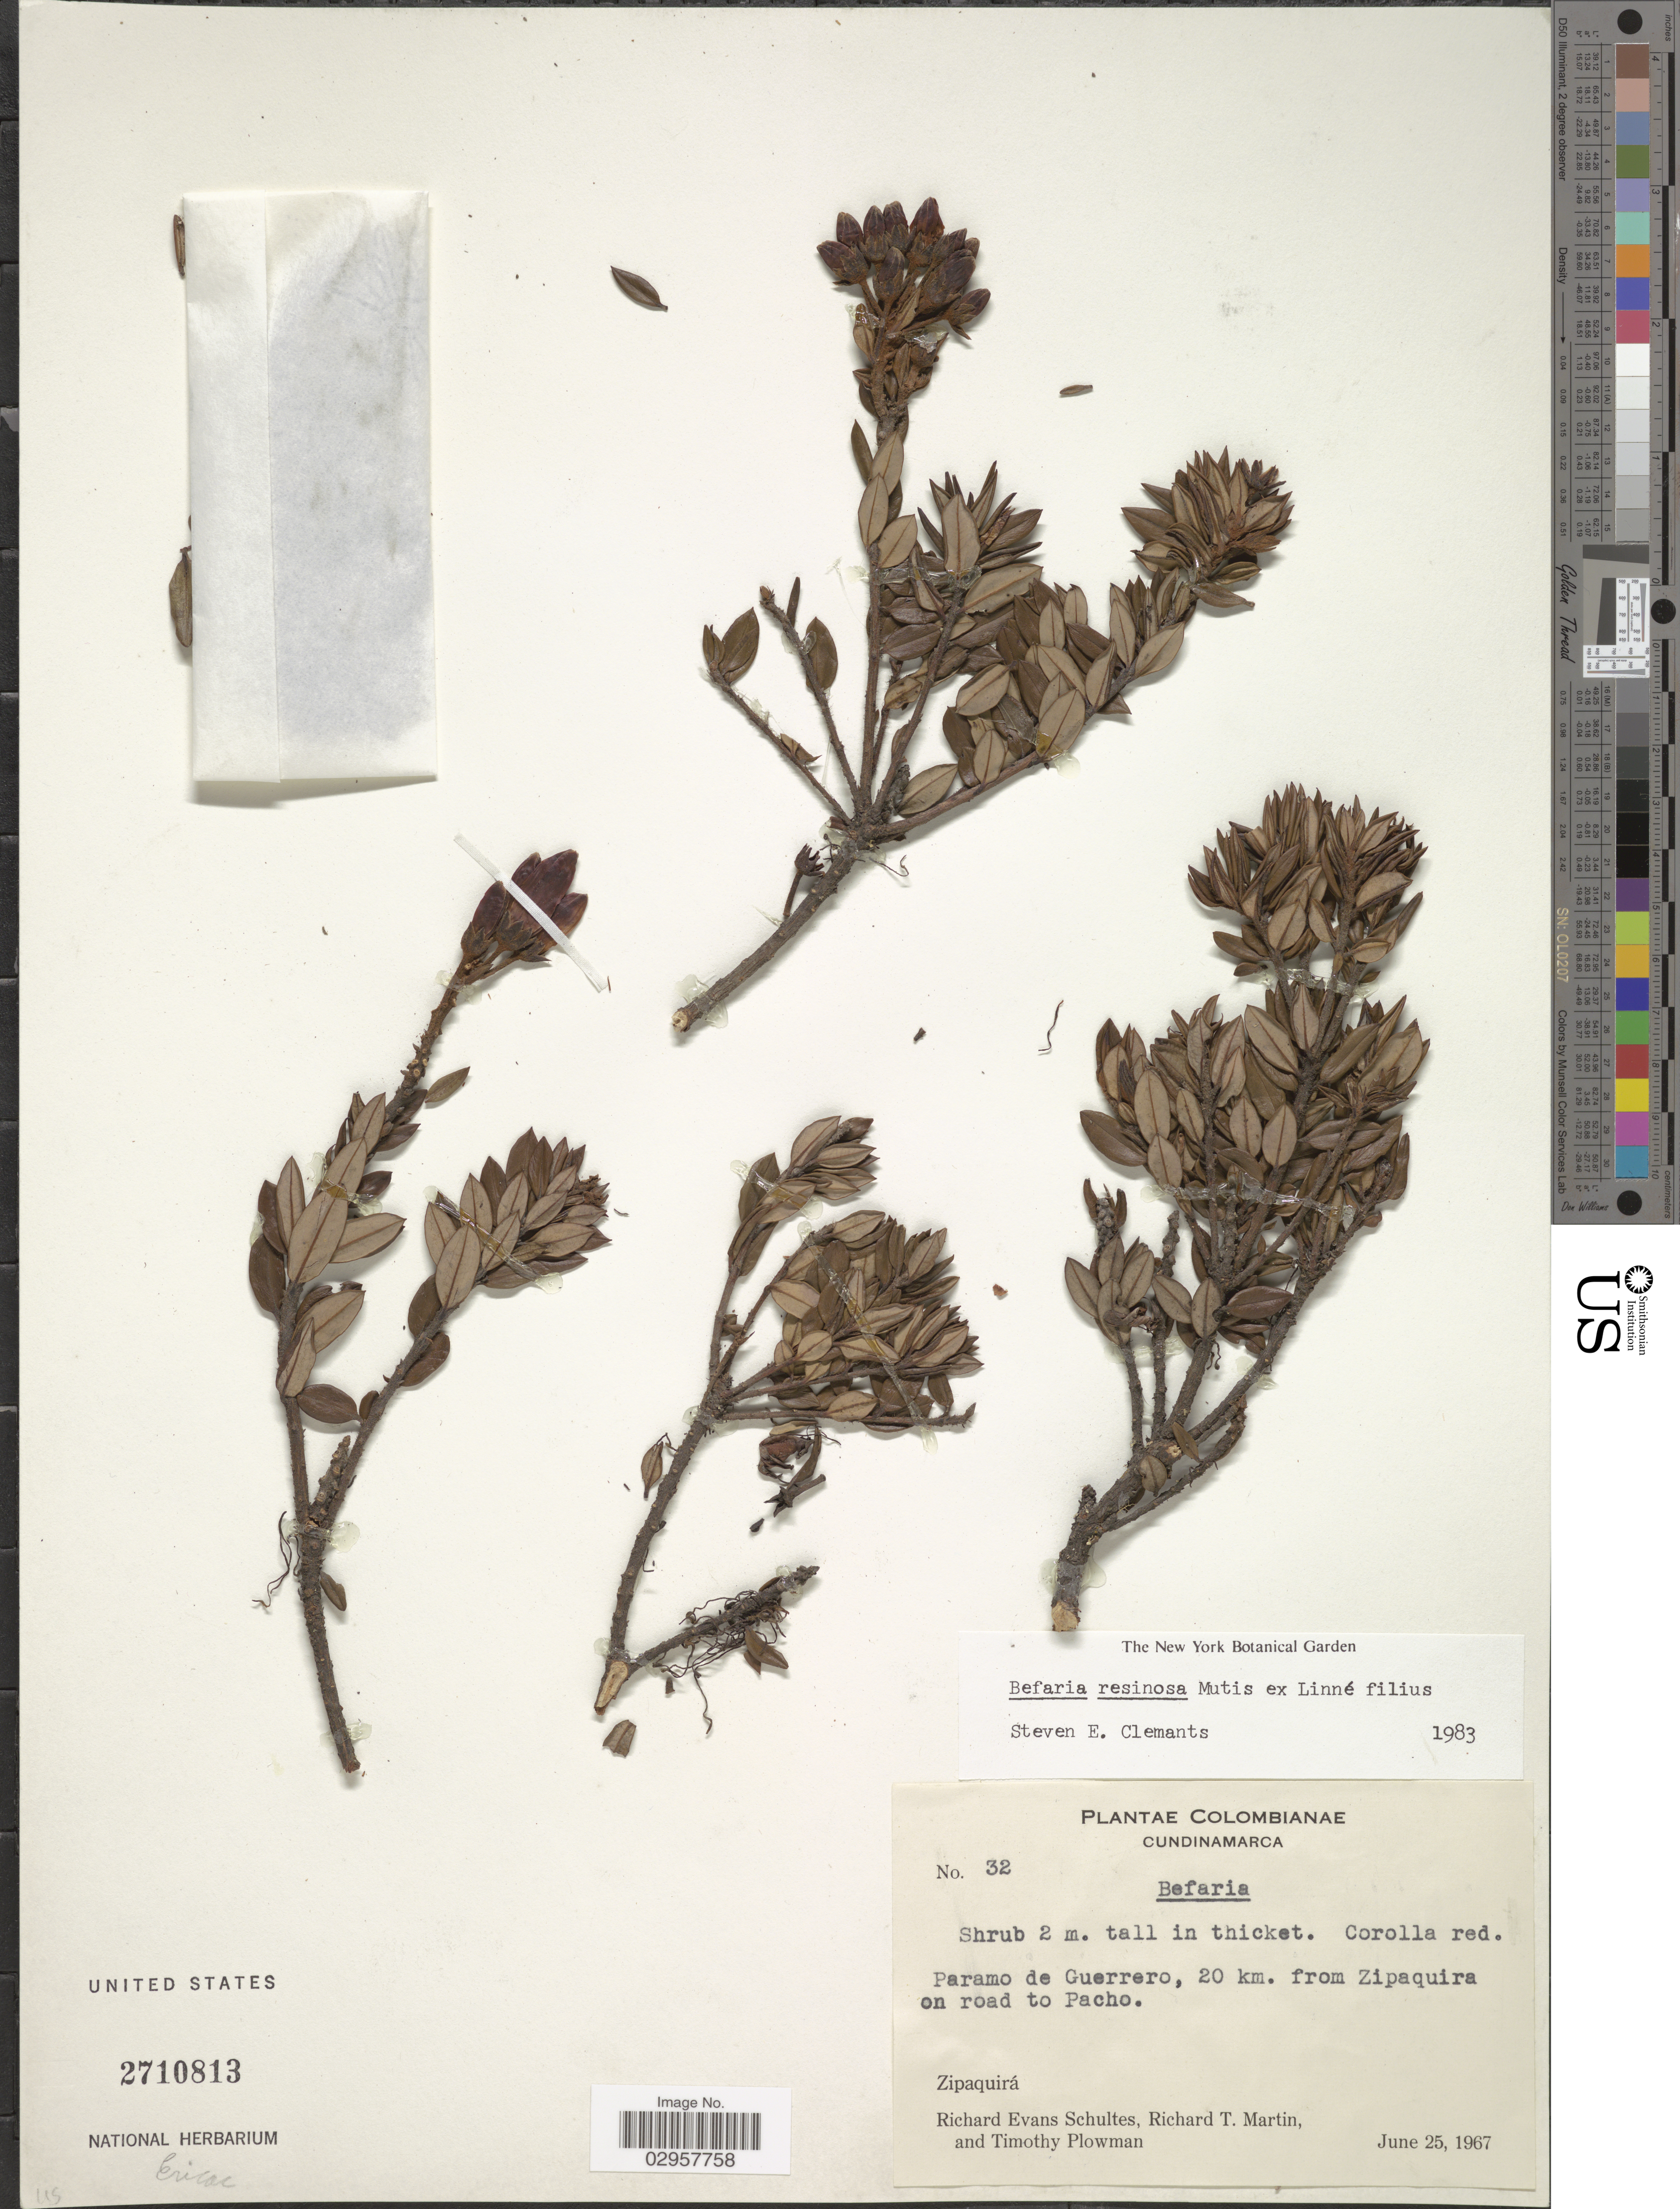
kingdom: Plantae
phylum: Tracheophyta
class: Magnoliopsida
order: Ericales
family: Ericaceae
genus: Befaria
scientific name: Befaria resinosa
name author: Mutis ex L. f.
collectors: R. E. Schultes, R. T. Martin & T. Plowman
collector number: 32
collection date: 1967-06-25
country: Colombia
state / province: Cundinamarca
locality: Paramo de Guerrero, 20 km. from Zipaquira on road to Pacho. Zipaquirá.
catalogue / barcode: US 2710813